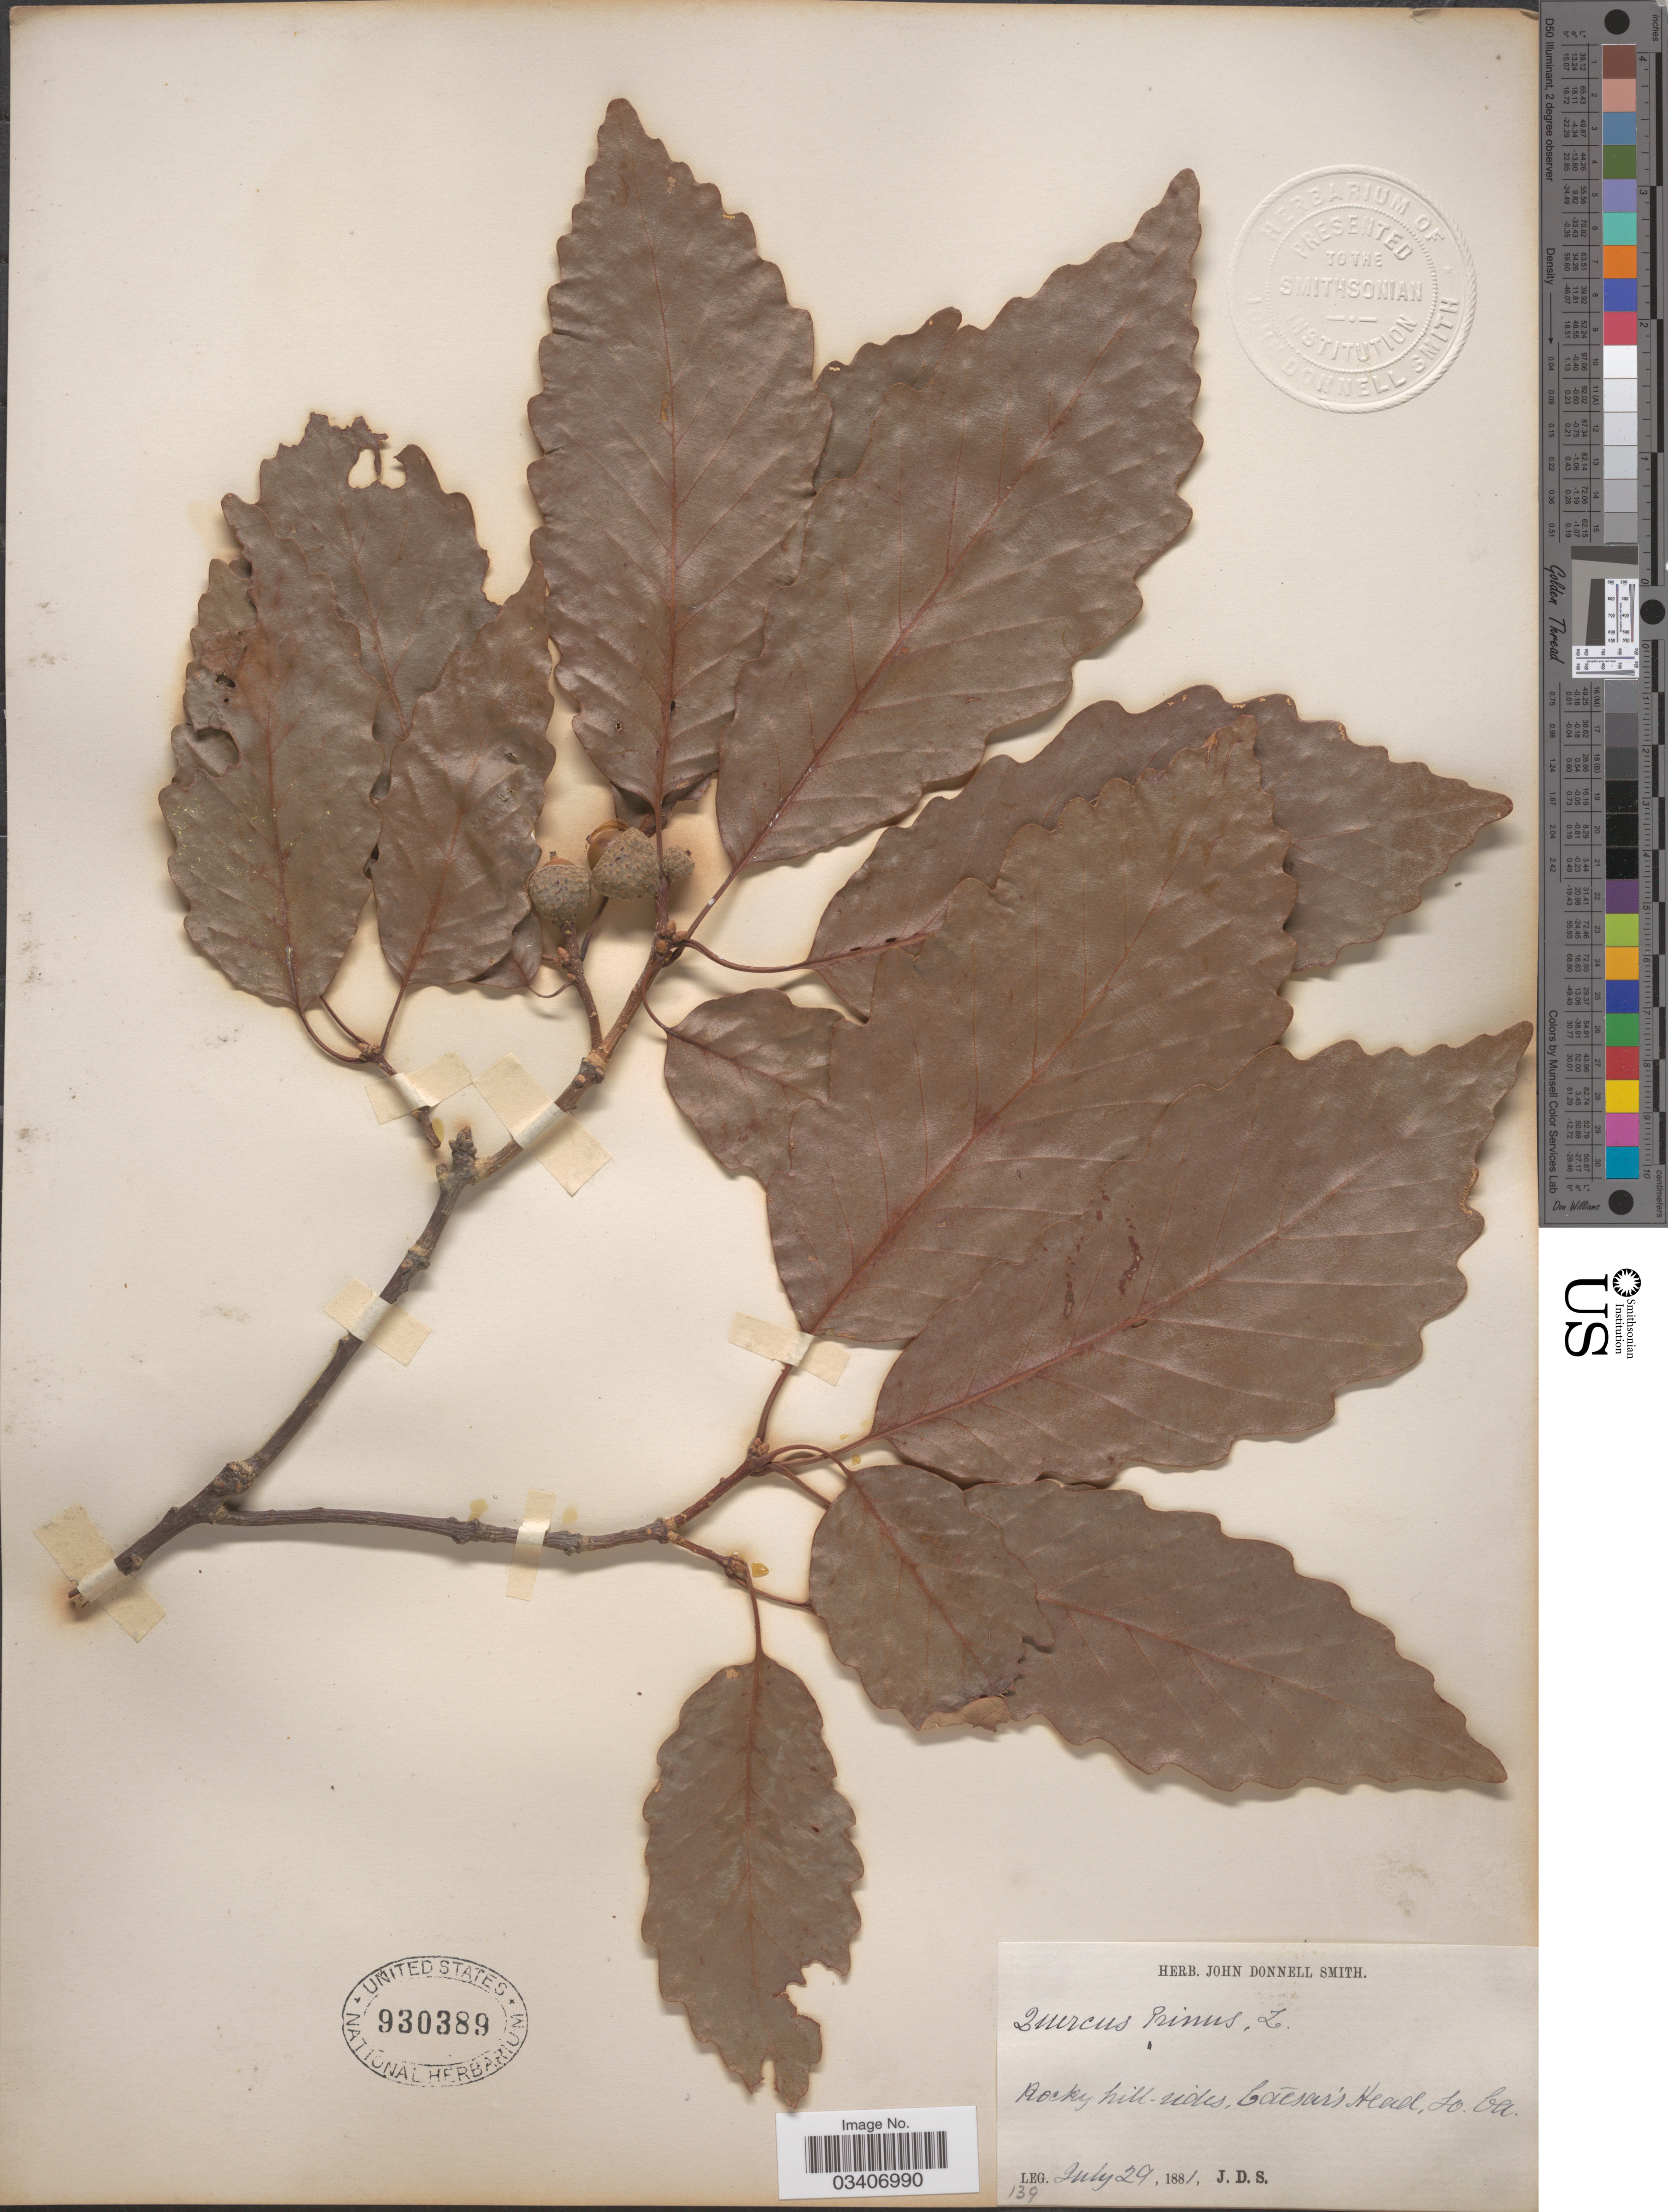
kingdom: Plantae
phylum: Tracheophyta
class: Magnoliopsida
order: Fagales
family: Fagaceae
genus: Quercus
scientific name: Quercus montana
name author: Willd.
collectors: J. Donnell Smith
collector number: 139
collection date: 1881-07-29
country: United States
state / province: South Carolina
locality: Rocky hill-sides, Caēsar's Head.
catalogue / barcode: US 930389